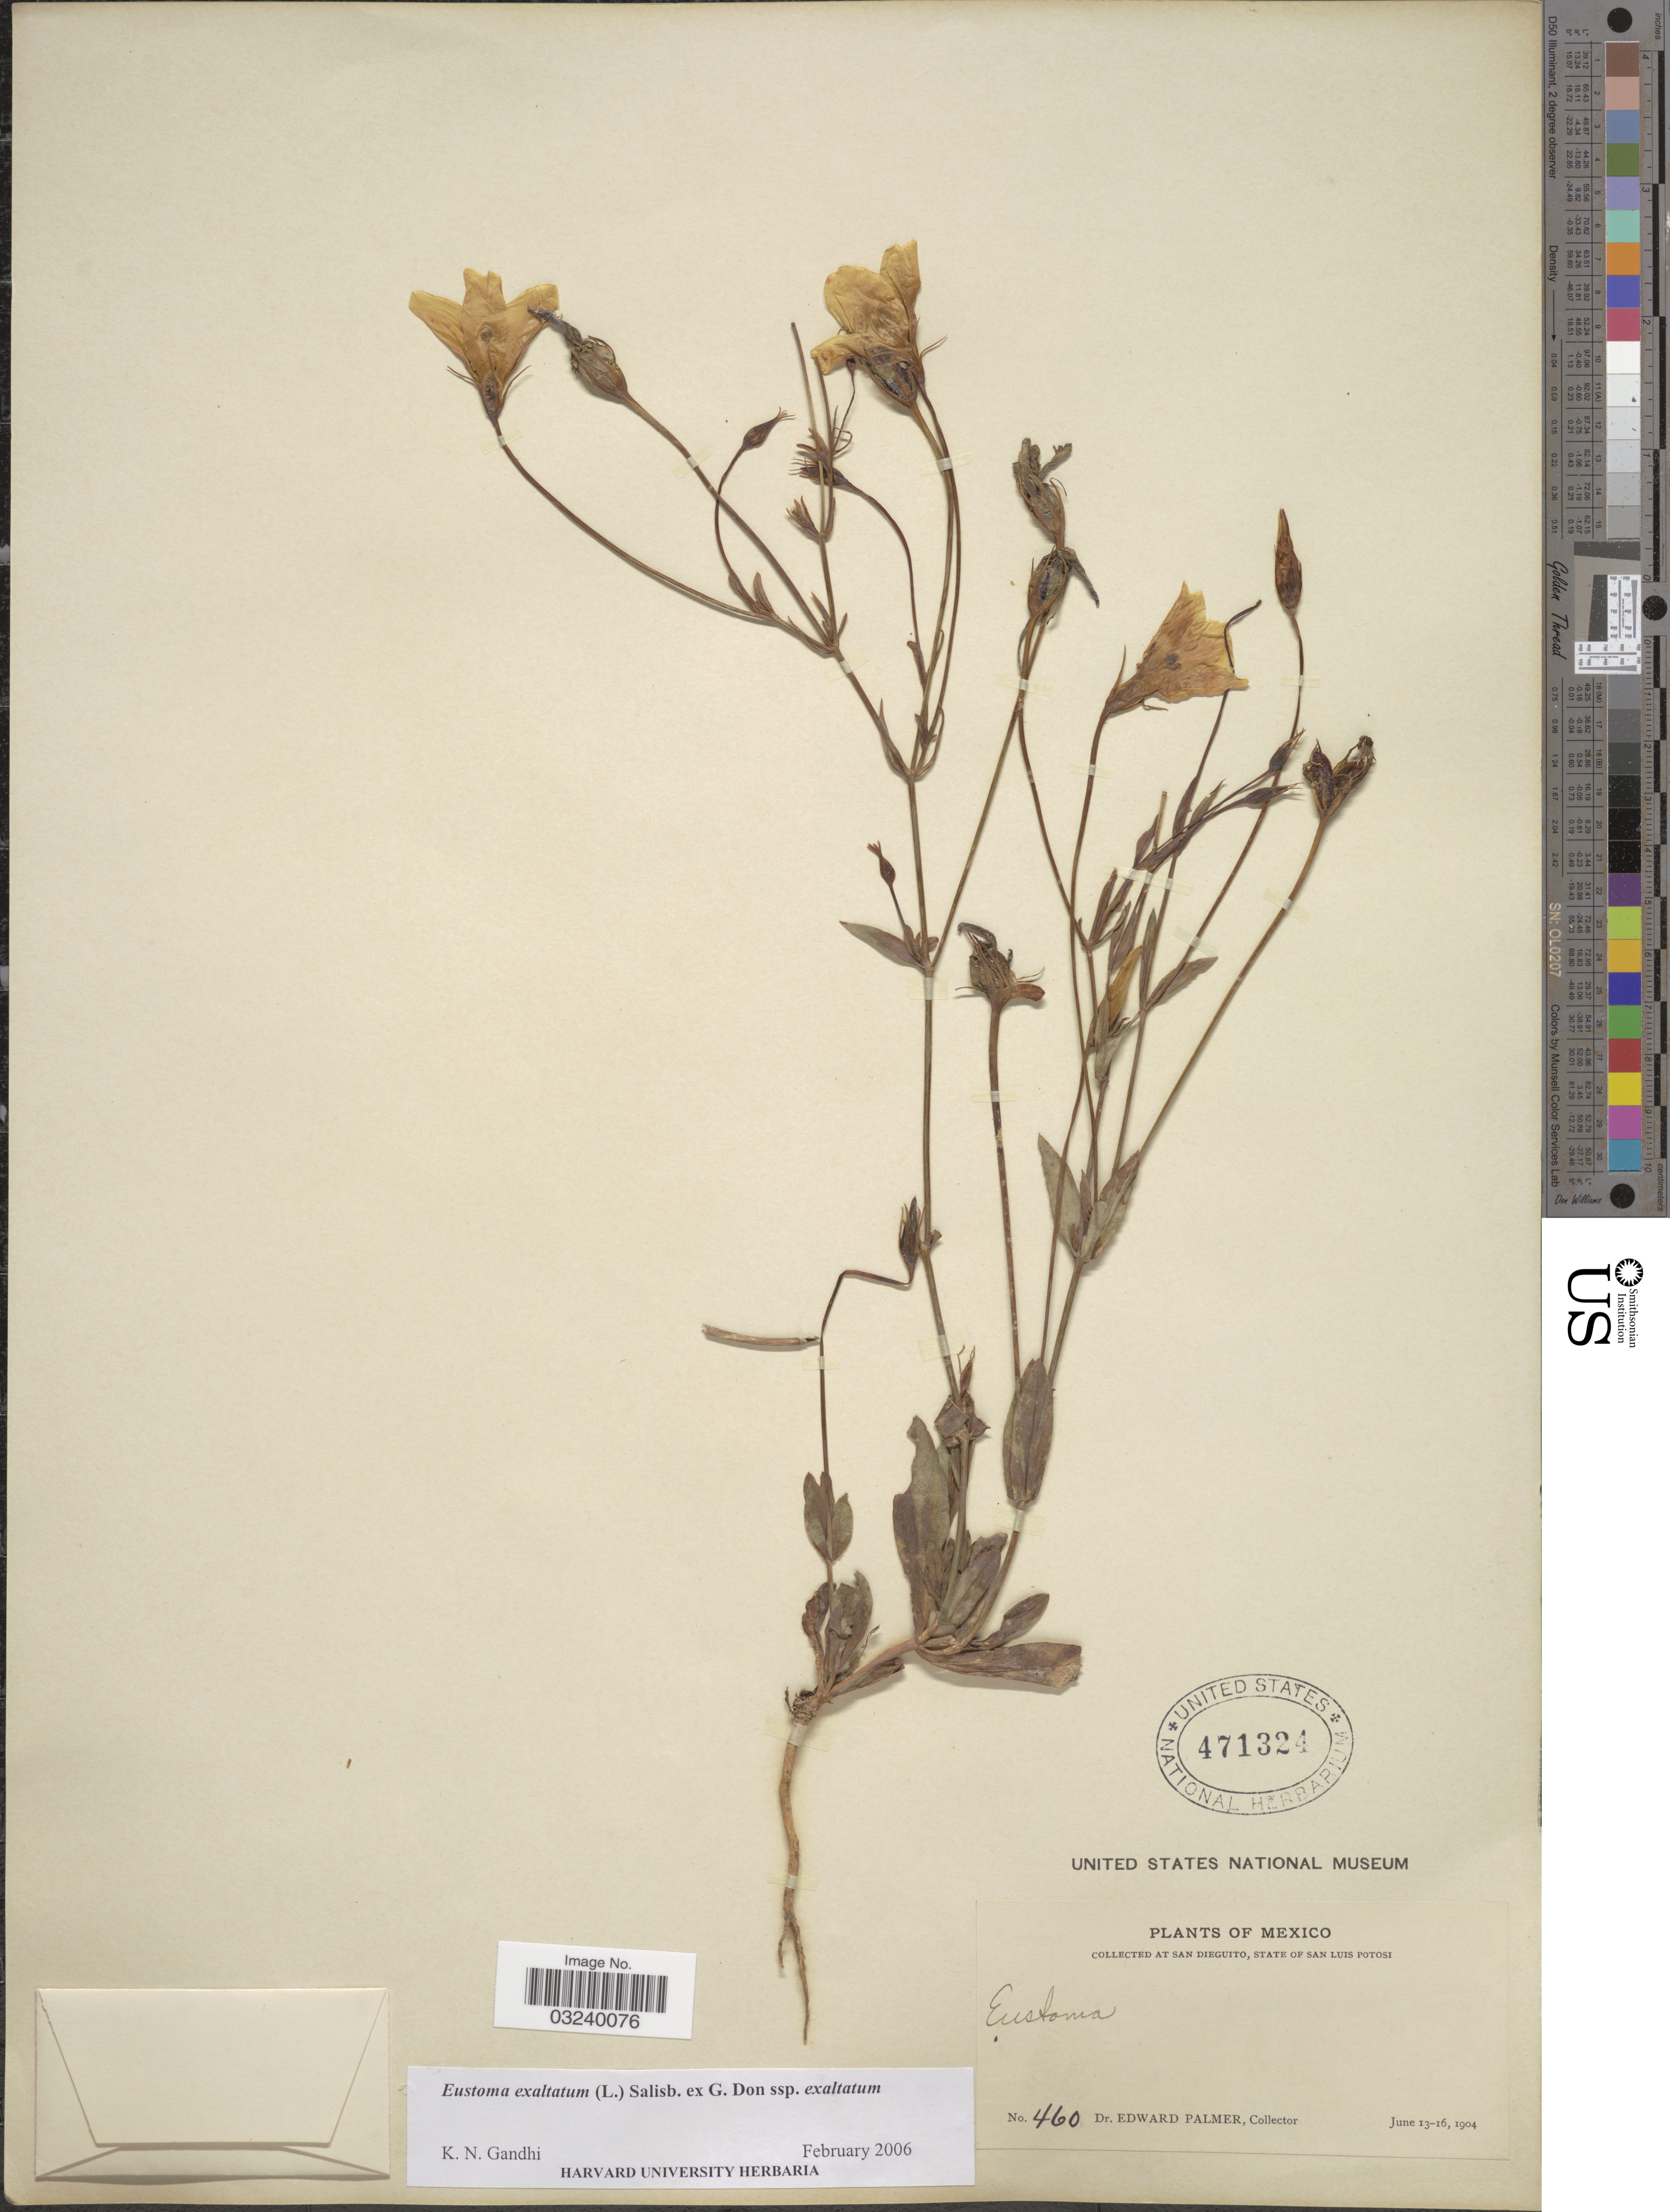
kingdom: Plantae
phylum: Tracheophyta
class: Magnoliopsida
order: Gentianales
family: Gentianaceae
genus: Eustoma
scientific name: Eustoma exaltatum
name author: (L.) Salisb. ex Don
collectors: E. Palmer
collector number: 460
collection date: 1904-06-13/1904-06-16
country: Mexico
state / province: San Luis Potosí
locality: At San Dieguito, State of San Luis Potosi.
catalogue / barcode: US 471324